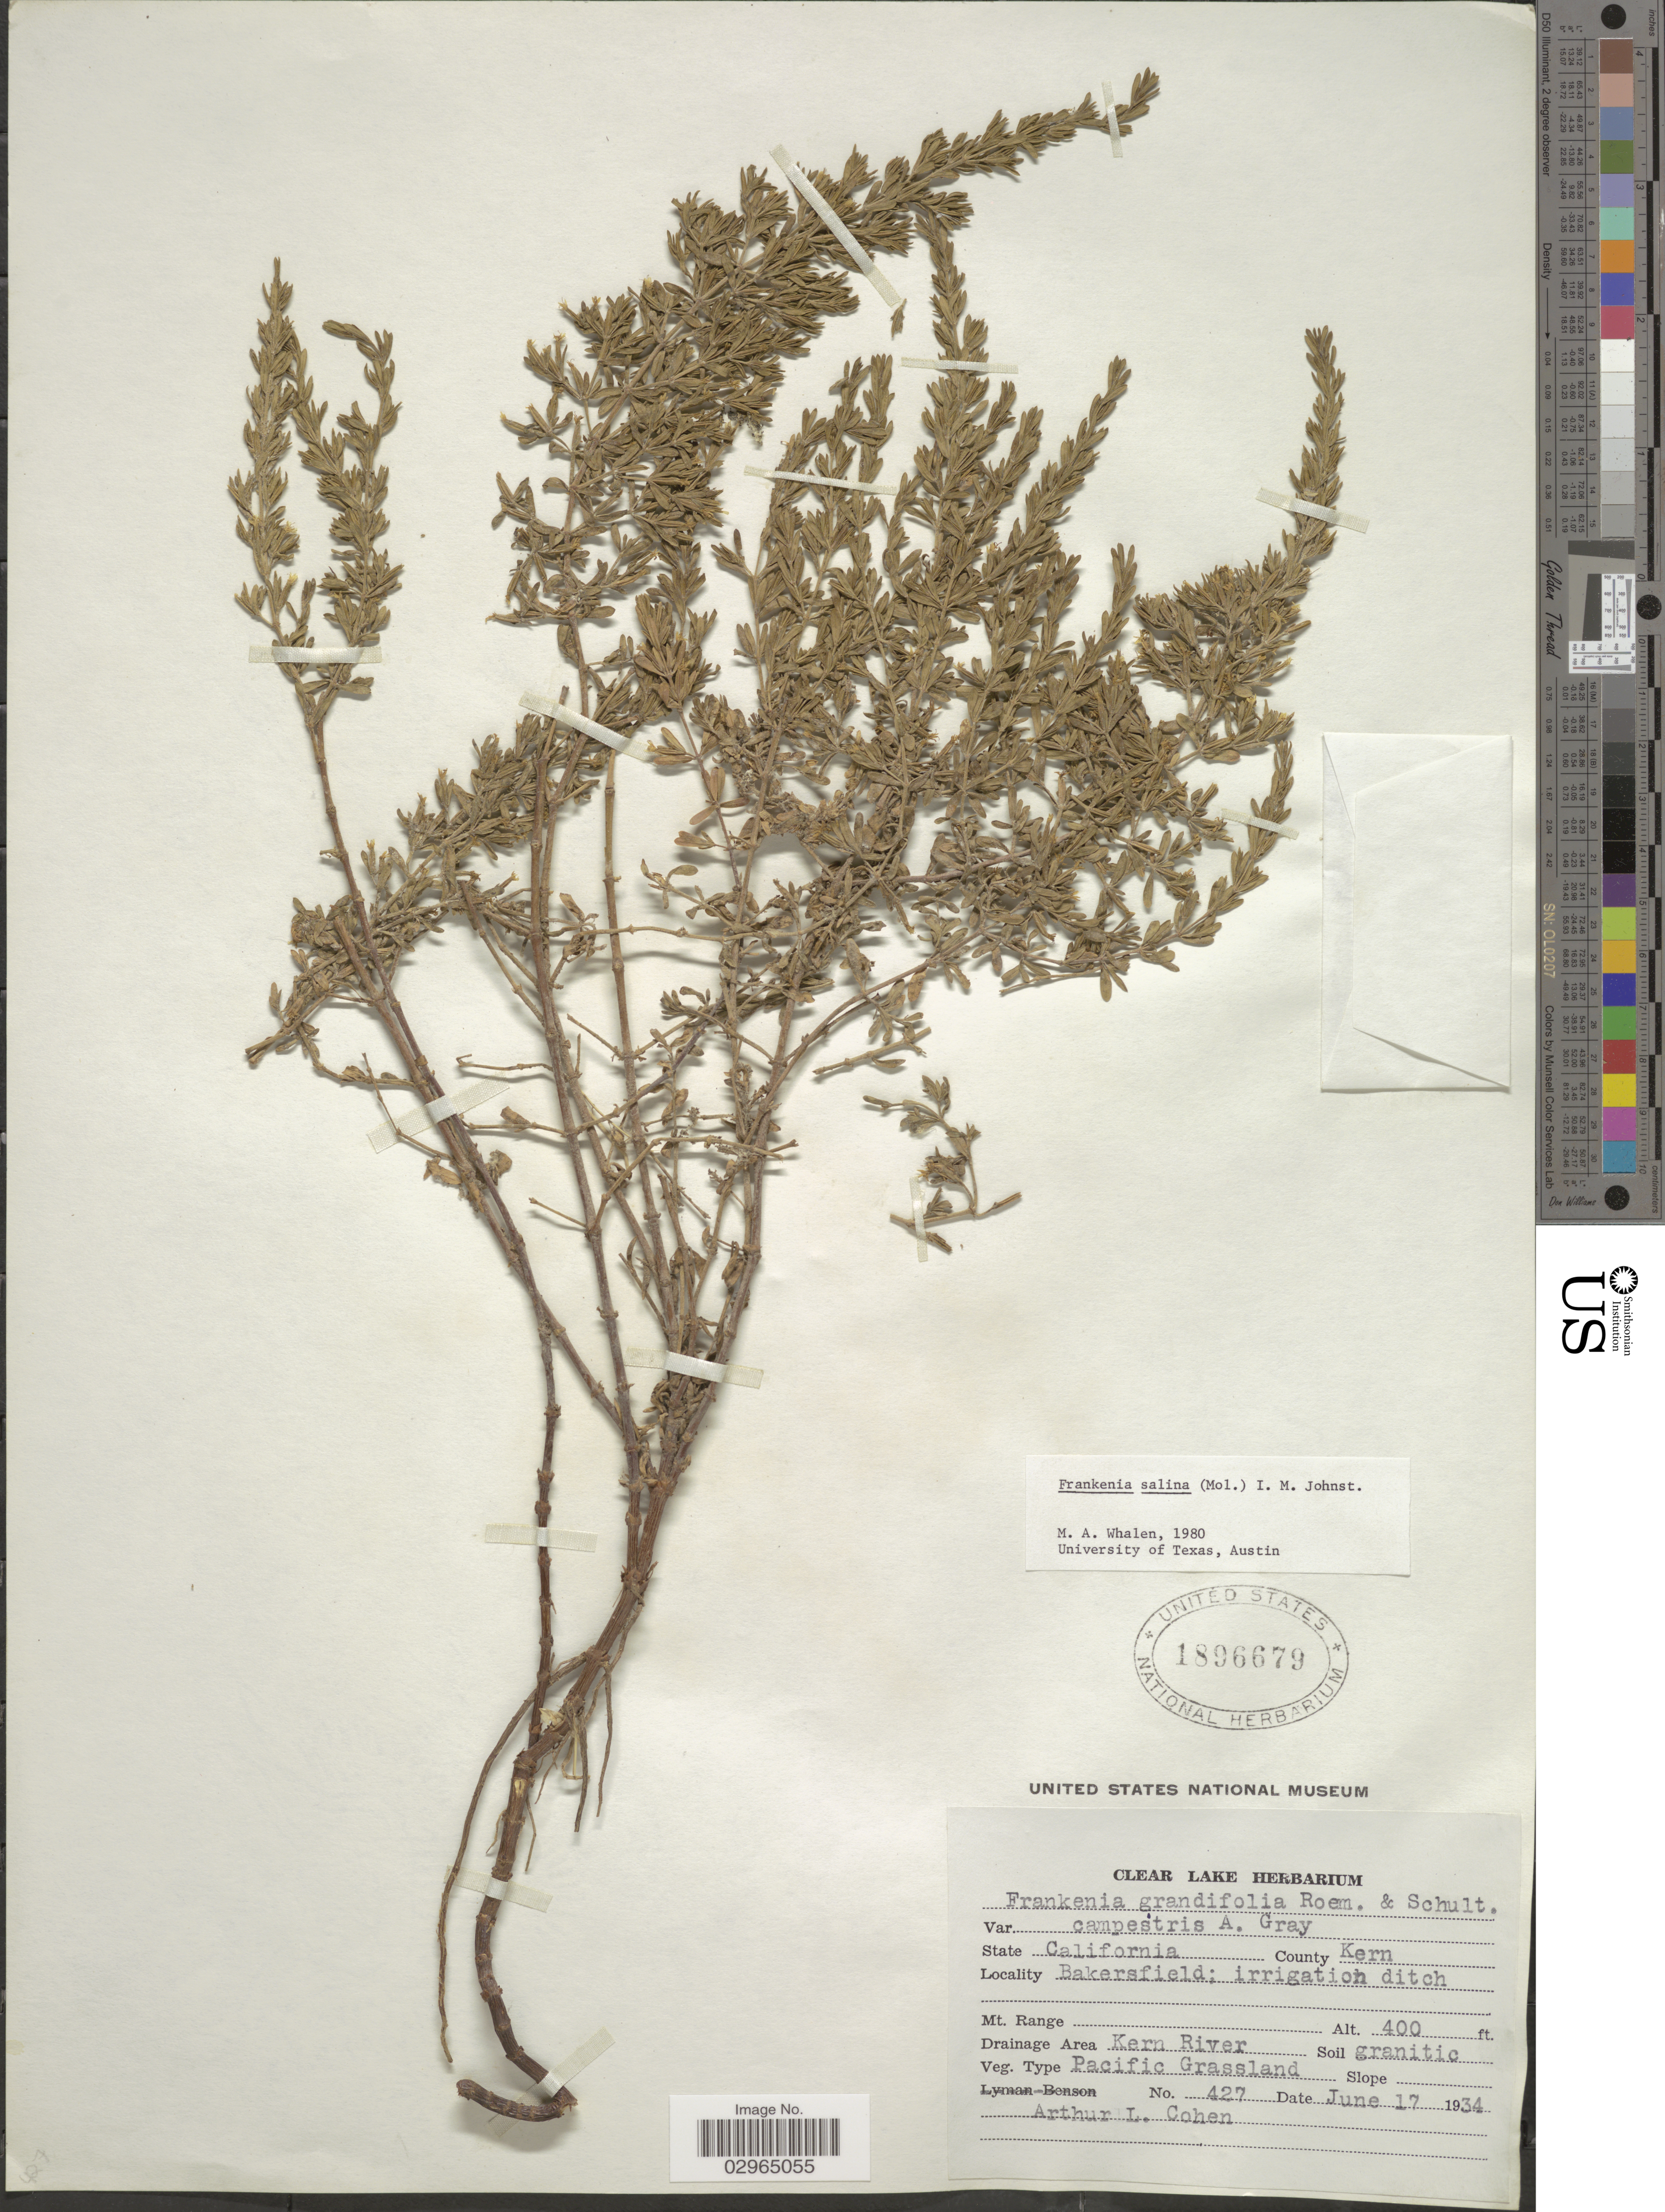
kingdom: Plantae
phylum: Tracheophyta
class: Magnoliopsida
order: Caryophyllales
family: Frankeniaceae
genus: Frankenia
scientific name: Frankenia salina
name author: (Molina) I.M. Johnst.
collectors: A. Cohen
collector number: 427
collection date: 1934-06-17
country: United States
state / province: California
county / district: Kern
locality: County Kern. Bakersfield; irrigation ditch. Drainage Area Kern River.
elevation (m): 122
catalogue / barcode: US 1896679